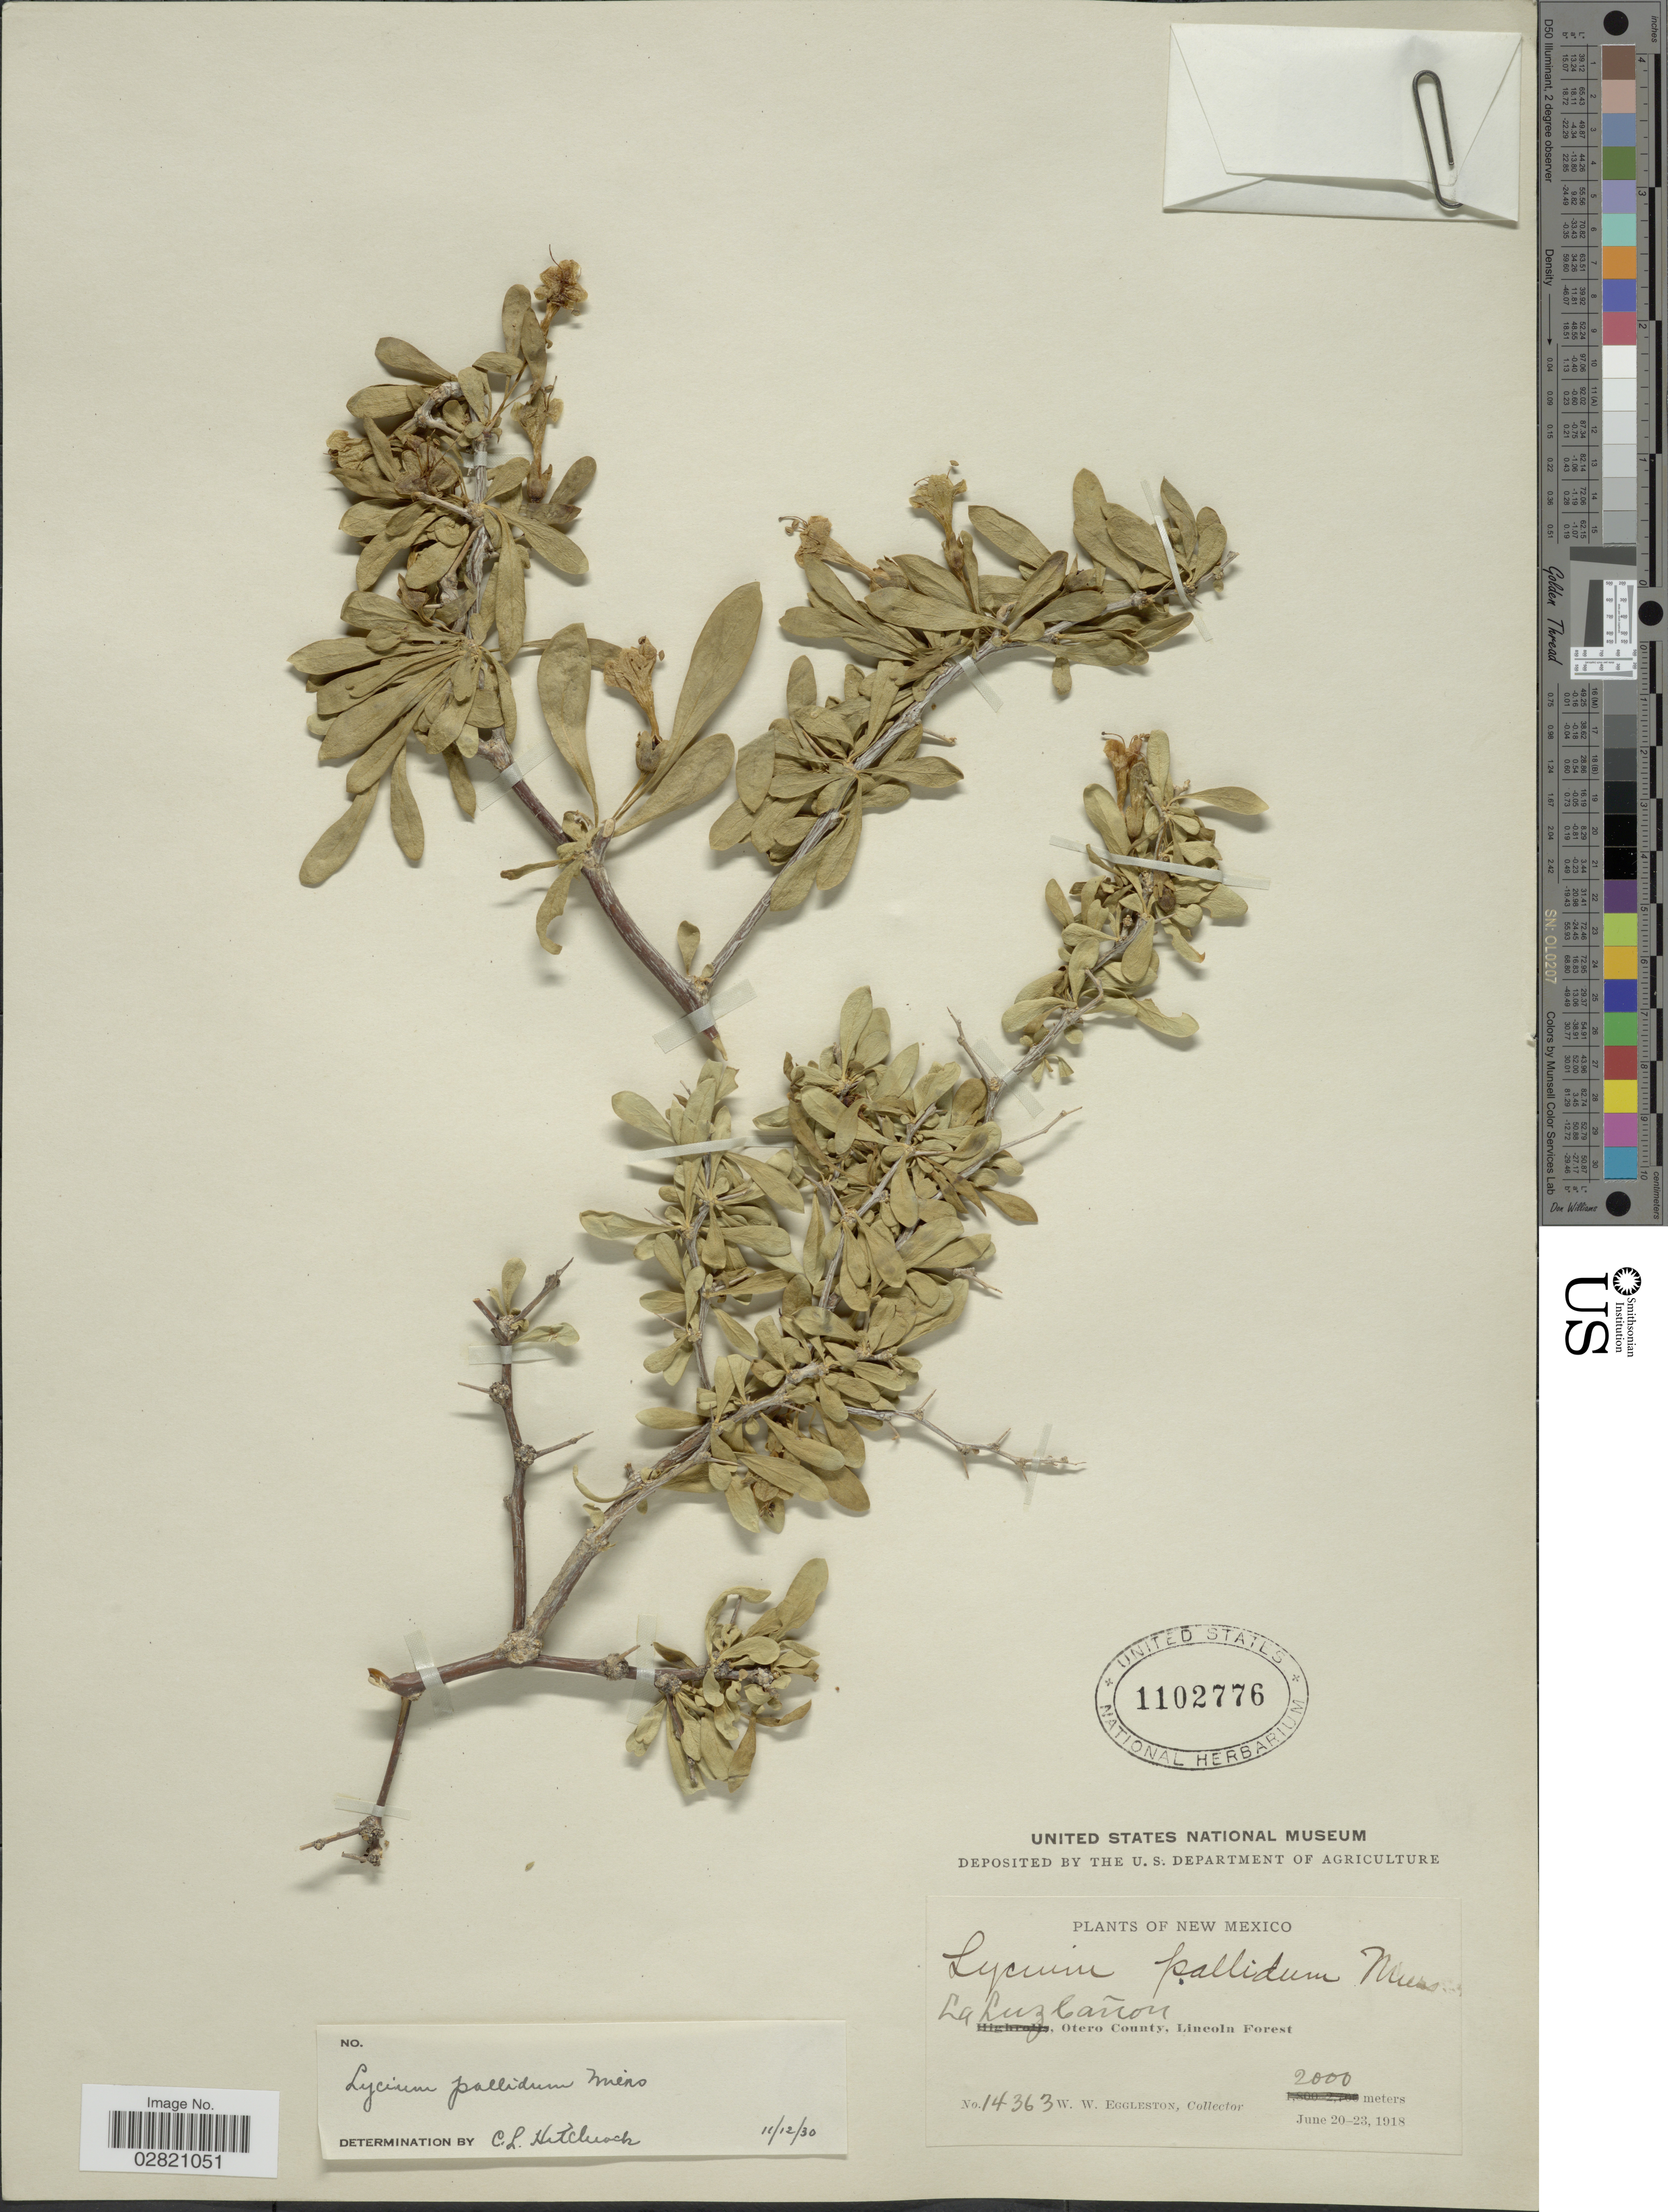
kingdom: Plantae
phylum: Tracheophyta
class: Magnoliopsida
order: Solanales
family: Solanaceae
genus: Lycium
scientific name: Lycium pallidum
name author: Miers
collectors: W. W. Eggleston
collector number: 14363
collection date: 1918-06-20/1918-06-23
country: United States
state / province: New Mexico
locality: La Luz Cañon, Otero County, Lincoln Forest.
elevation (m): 2000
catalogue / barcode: US 1102776